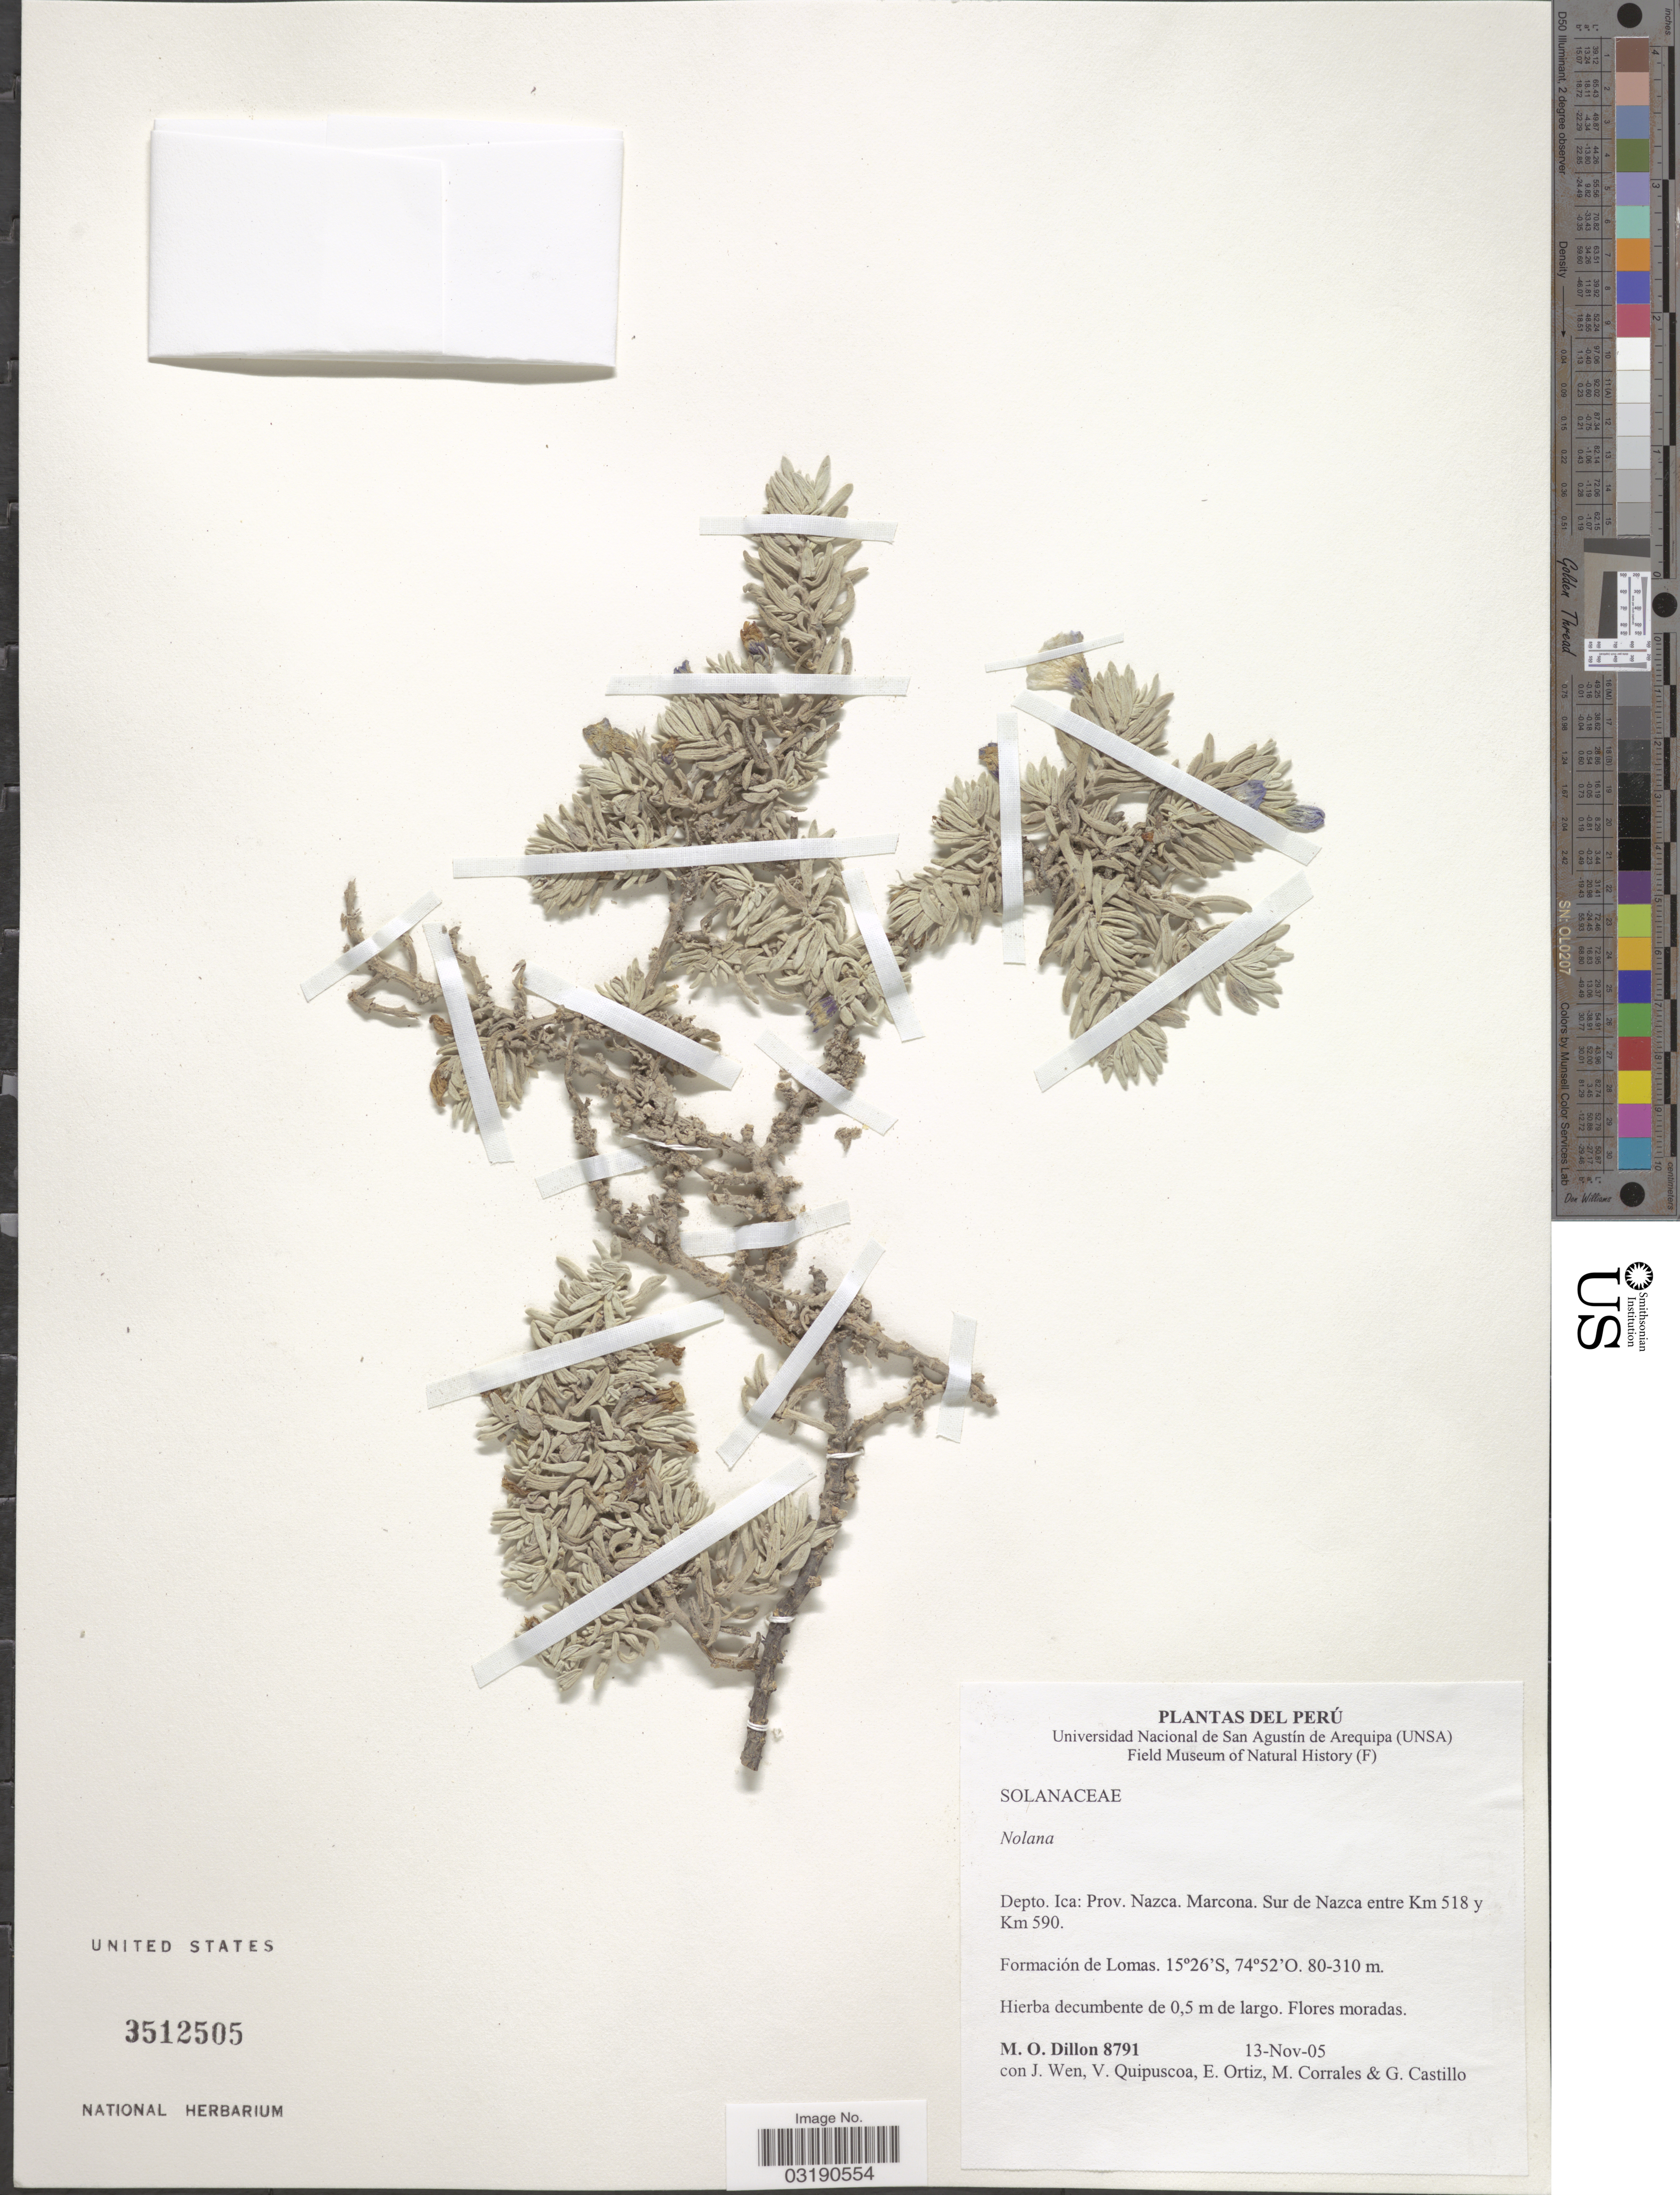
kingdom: Plantae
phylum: Tracheophyta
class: Magnoliopsida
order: Solanales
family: Solanaceae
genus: Nolana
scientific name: Nolana sp.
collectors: M. O. Dillon, J. Wen, V. Quipuscoa, E. Ortiz & et al.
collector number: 8791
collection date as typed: Transcribed d/m/y: 13/11/5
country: Peru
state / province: Ica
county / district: Nazca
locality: Depto. Ica: Prov. Nazca. Marcona. Sur de Nazca entre Km 518 y Km 590.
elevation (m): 80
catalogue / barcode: US 3512505